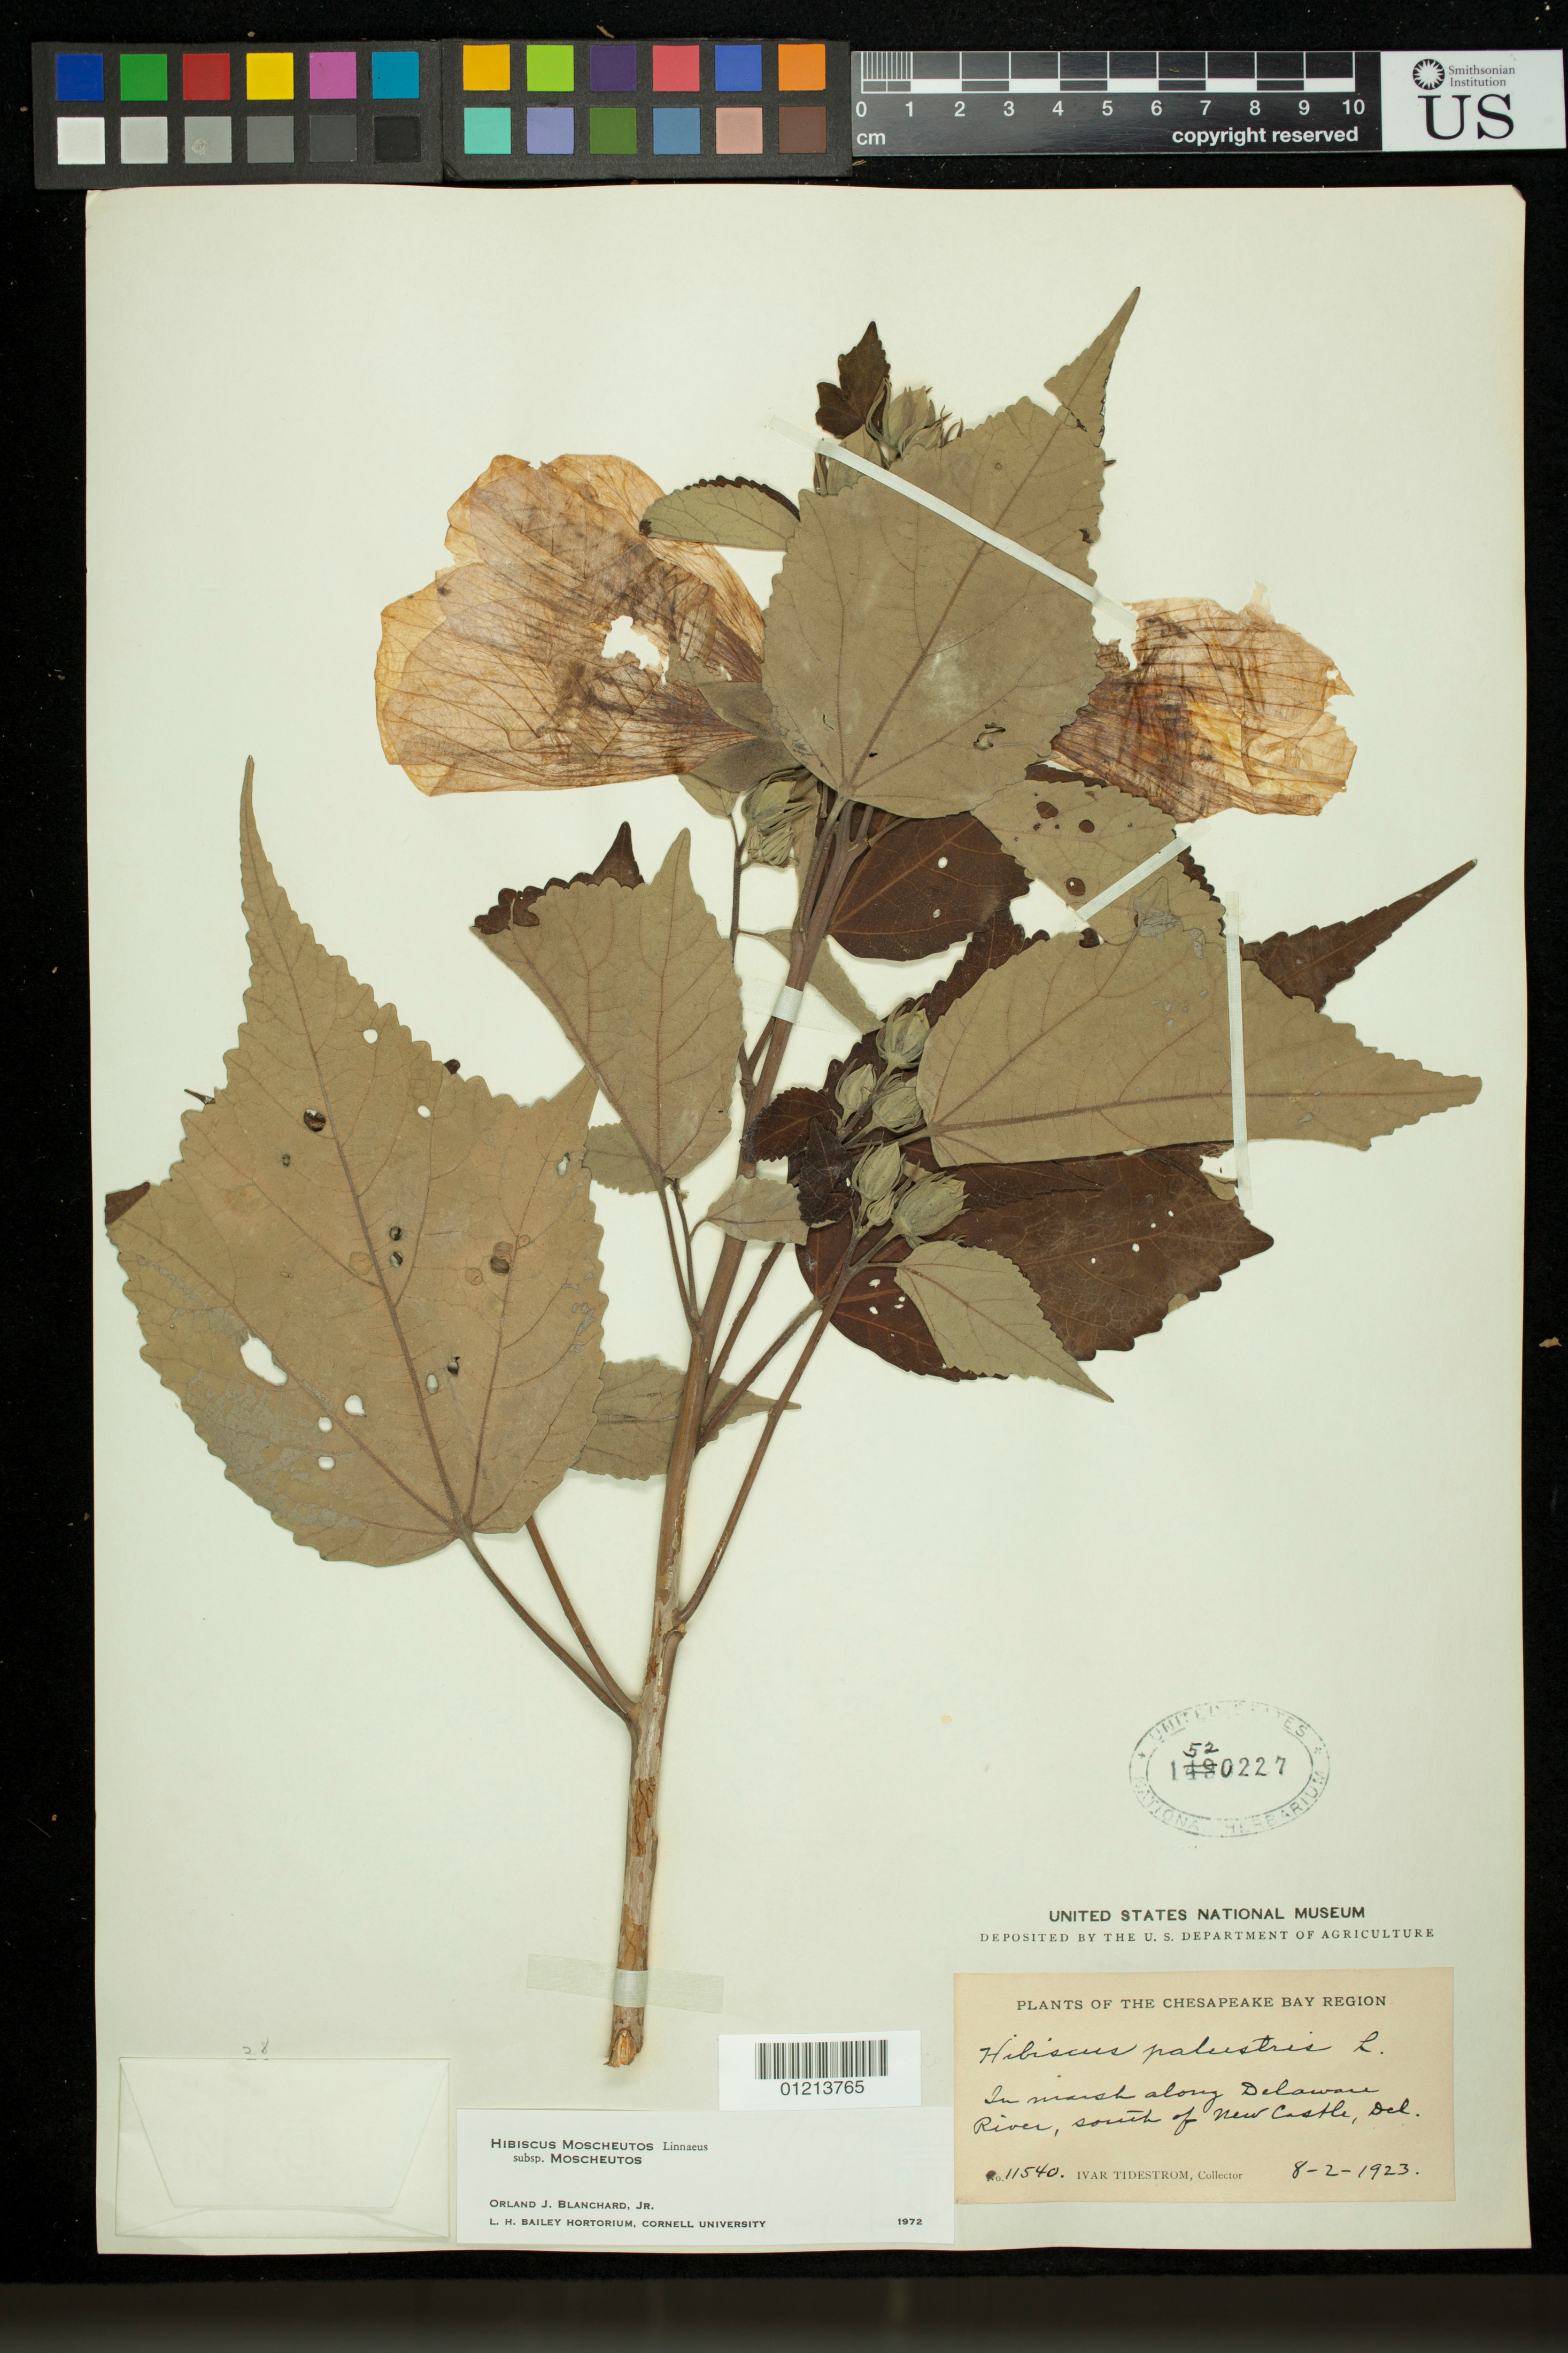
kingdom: Plantae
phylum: Tracheophyta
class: Magnoliopsida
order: Malvales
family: Malvaceae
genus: Hibiscus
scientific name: Hibiscus moscheutos subsp. moscheutos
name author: L.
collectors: I. F. Tidestrom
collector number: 11540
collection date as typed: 08 Feb 1923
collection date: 1923-02-08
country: United States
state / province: Delaware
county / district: New Castle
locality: Chesapeake Bay Region: In marsh along Delaware River, south of New Castle, Del.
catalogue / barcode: US 1520227